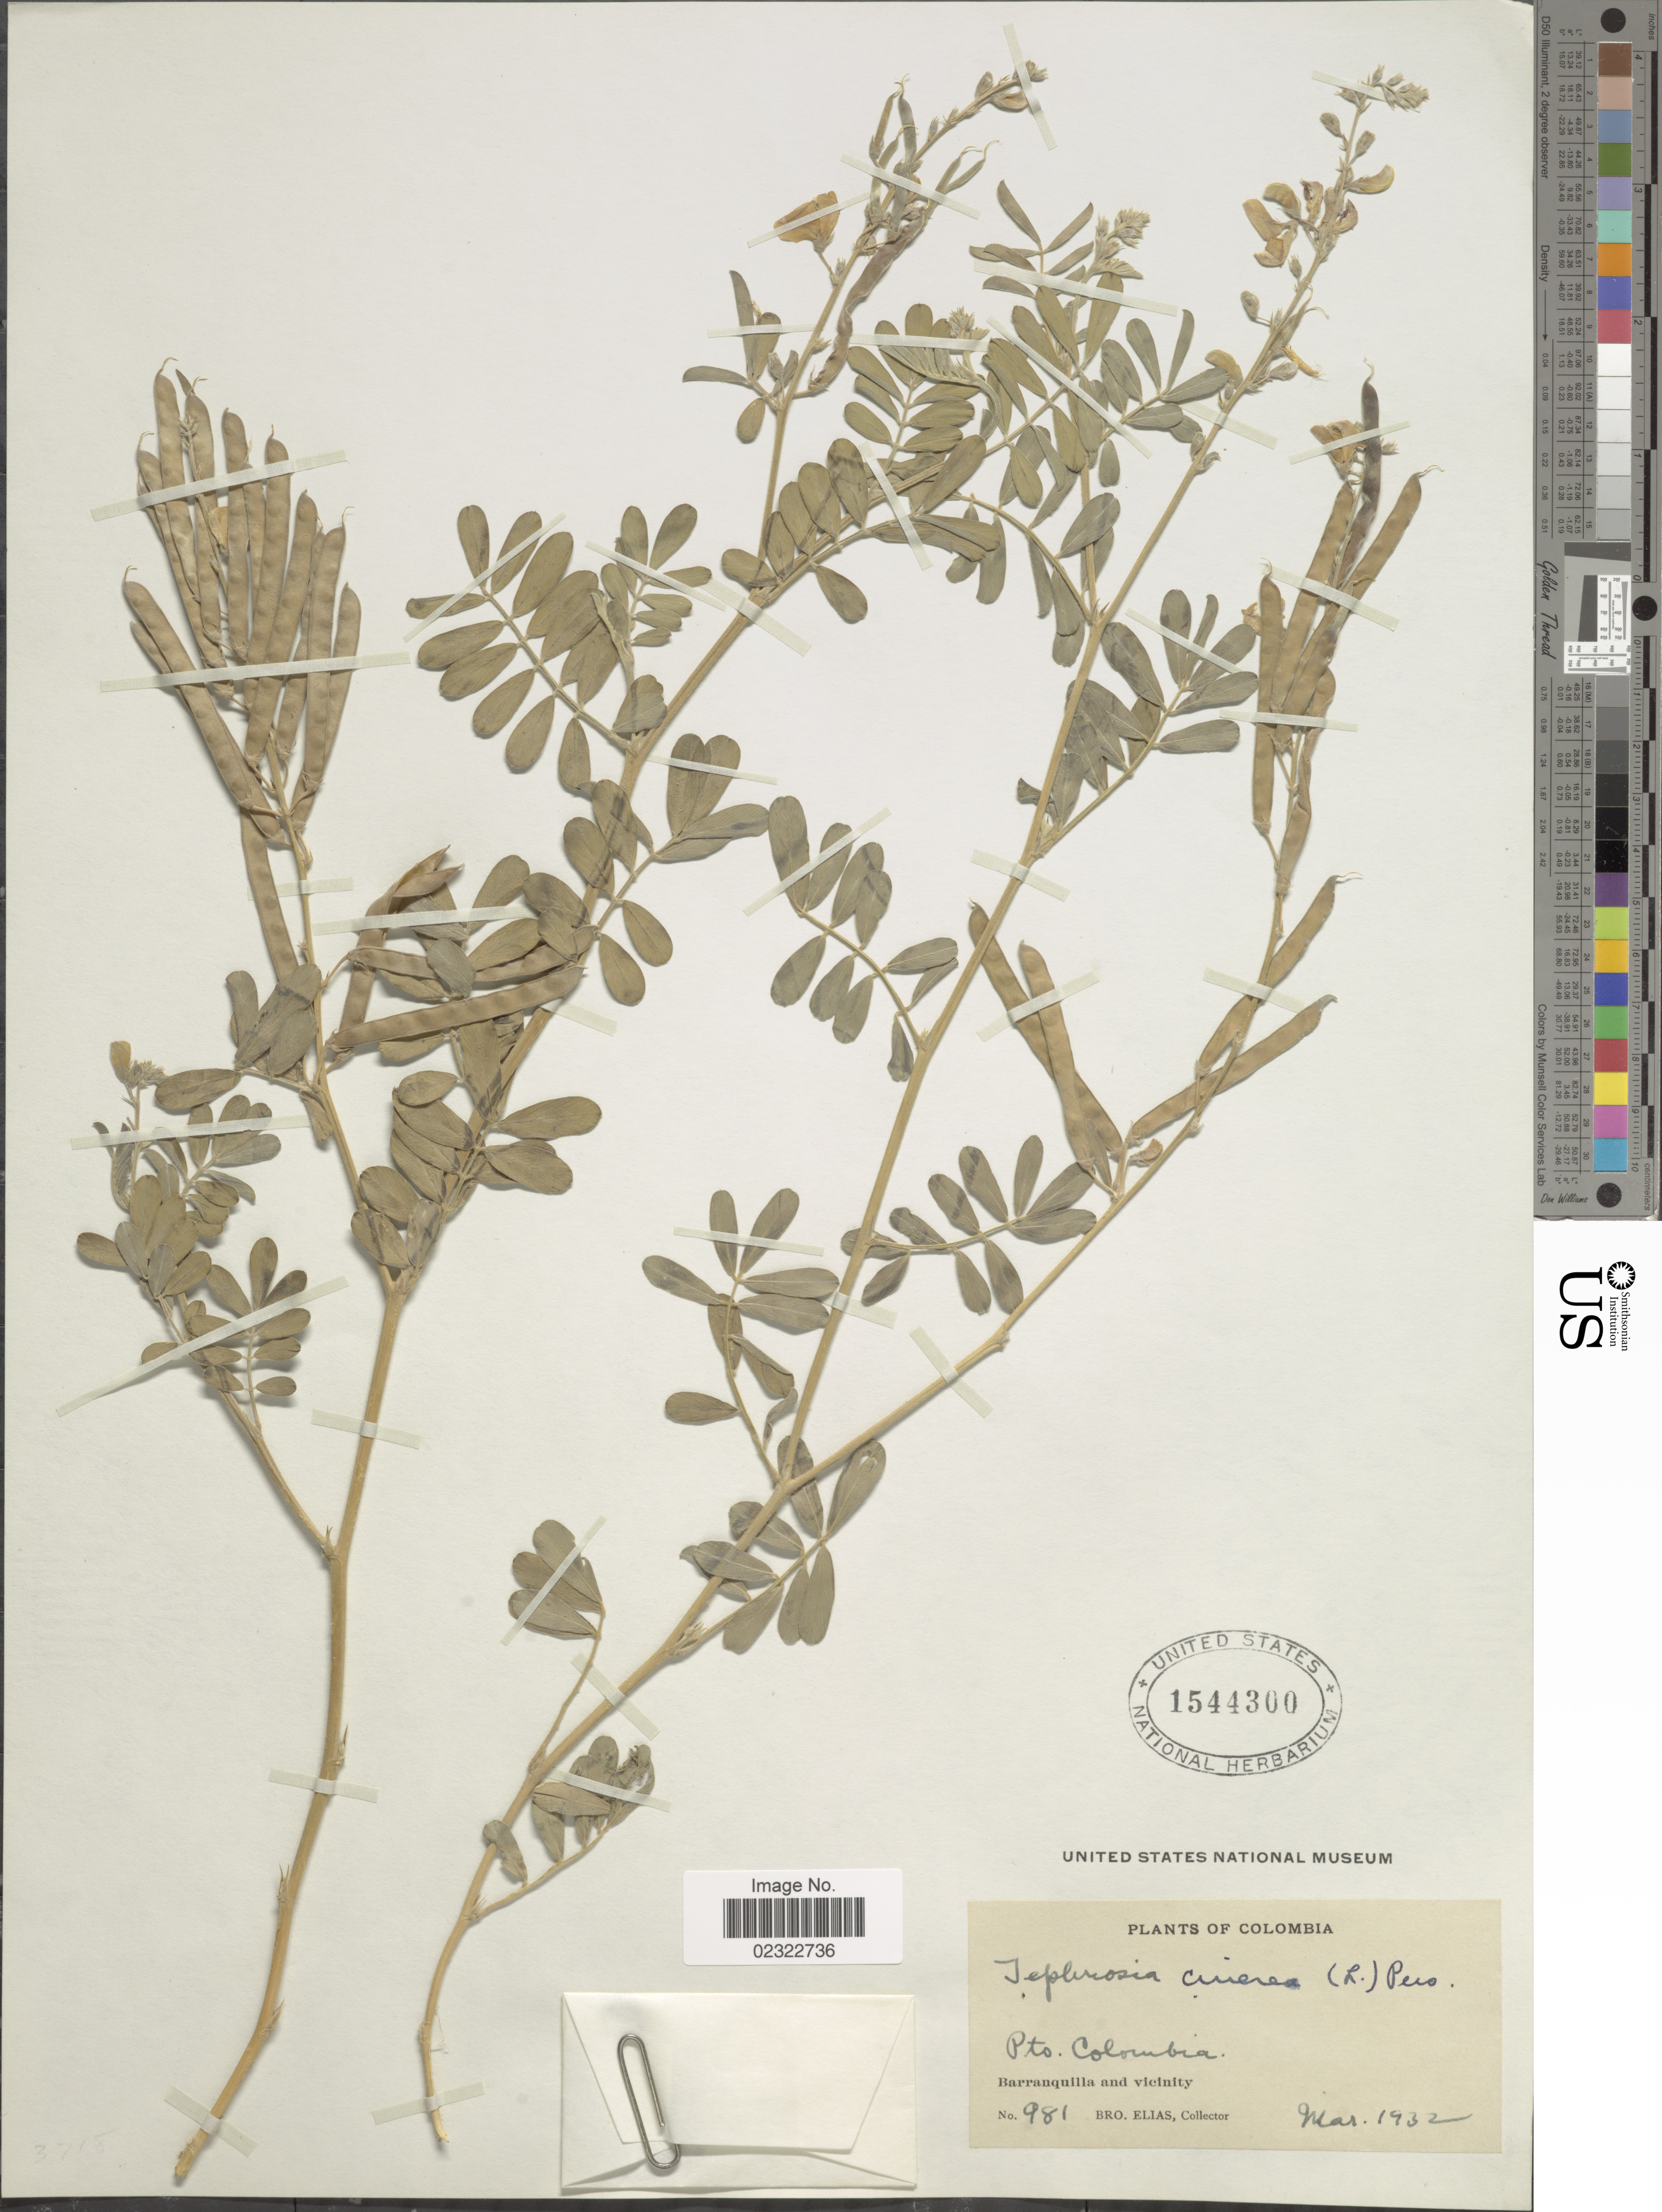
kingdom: Plantae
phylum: Tracheophyta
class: Magnoliopsida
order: Fabales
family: Fabaceae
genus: Tephrosia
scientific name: Tephrosia cinerea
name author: (L.) Pers.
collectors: Bro. Elias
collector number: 981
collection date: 1932-03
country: Colombia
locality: Pto. Colombia. Barranquilla and vicinity.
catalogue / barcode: US 1544300